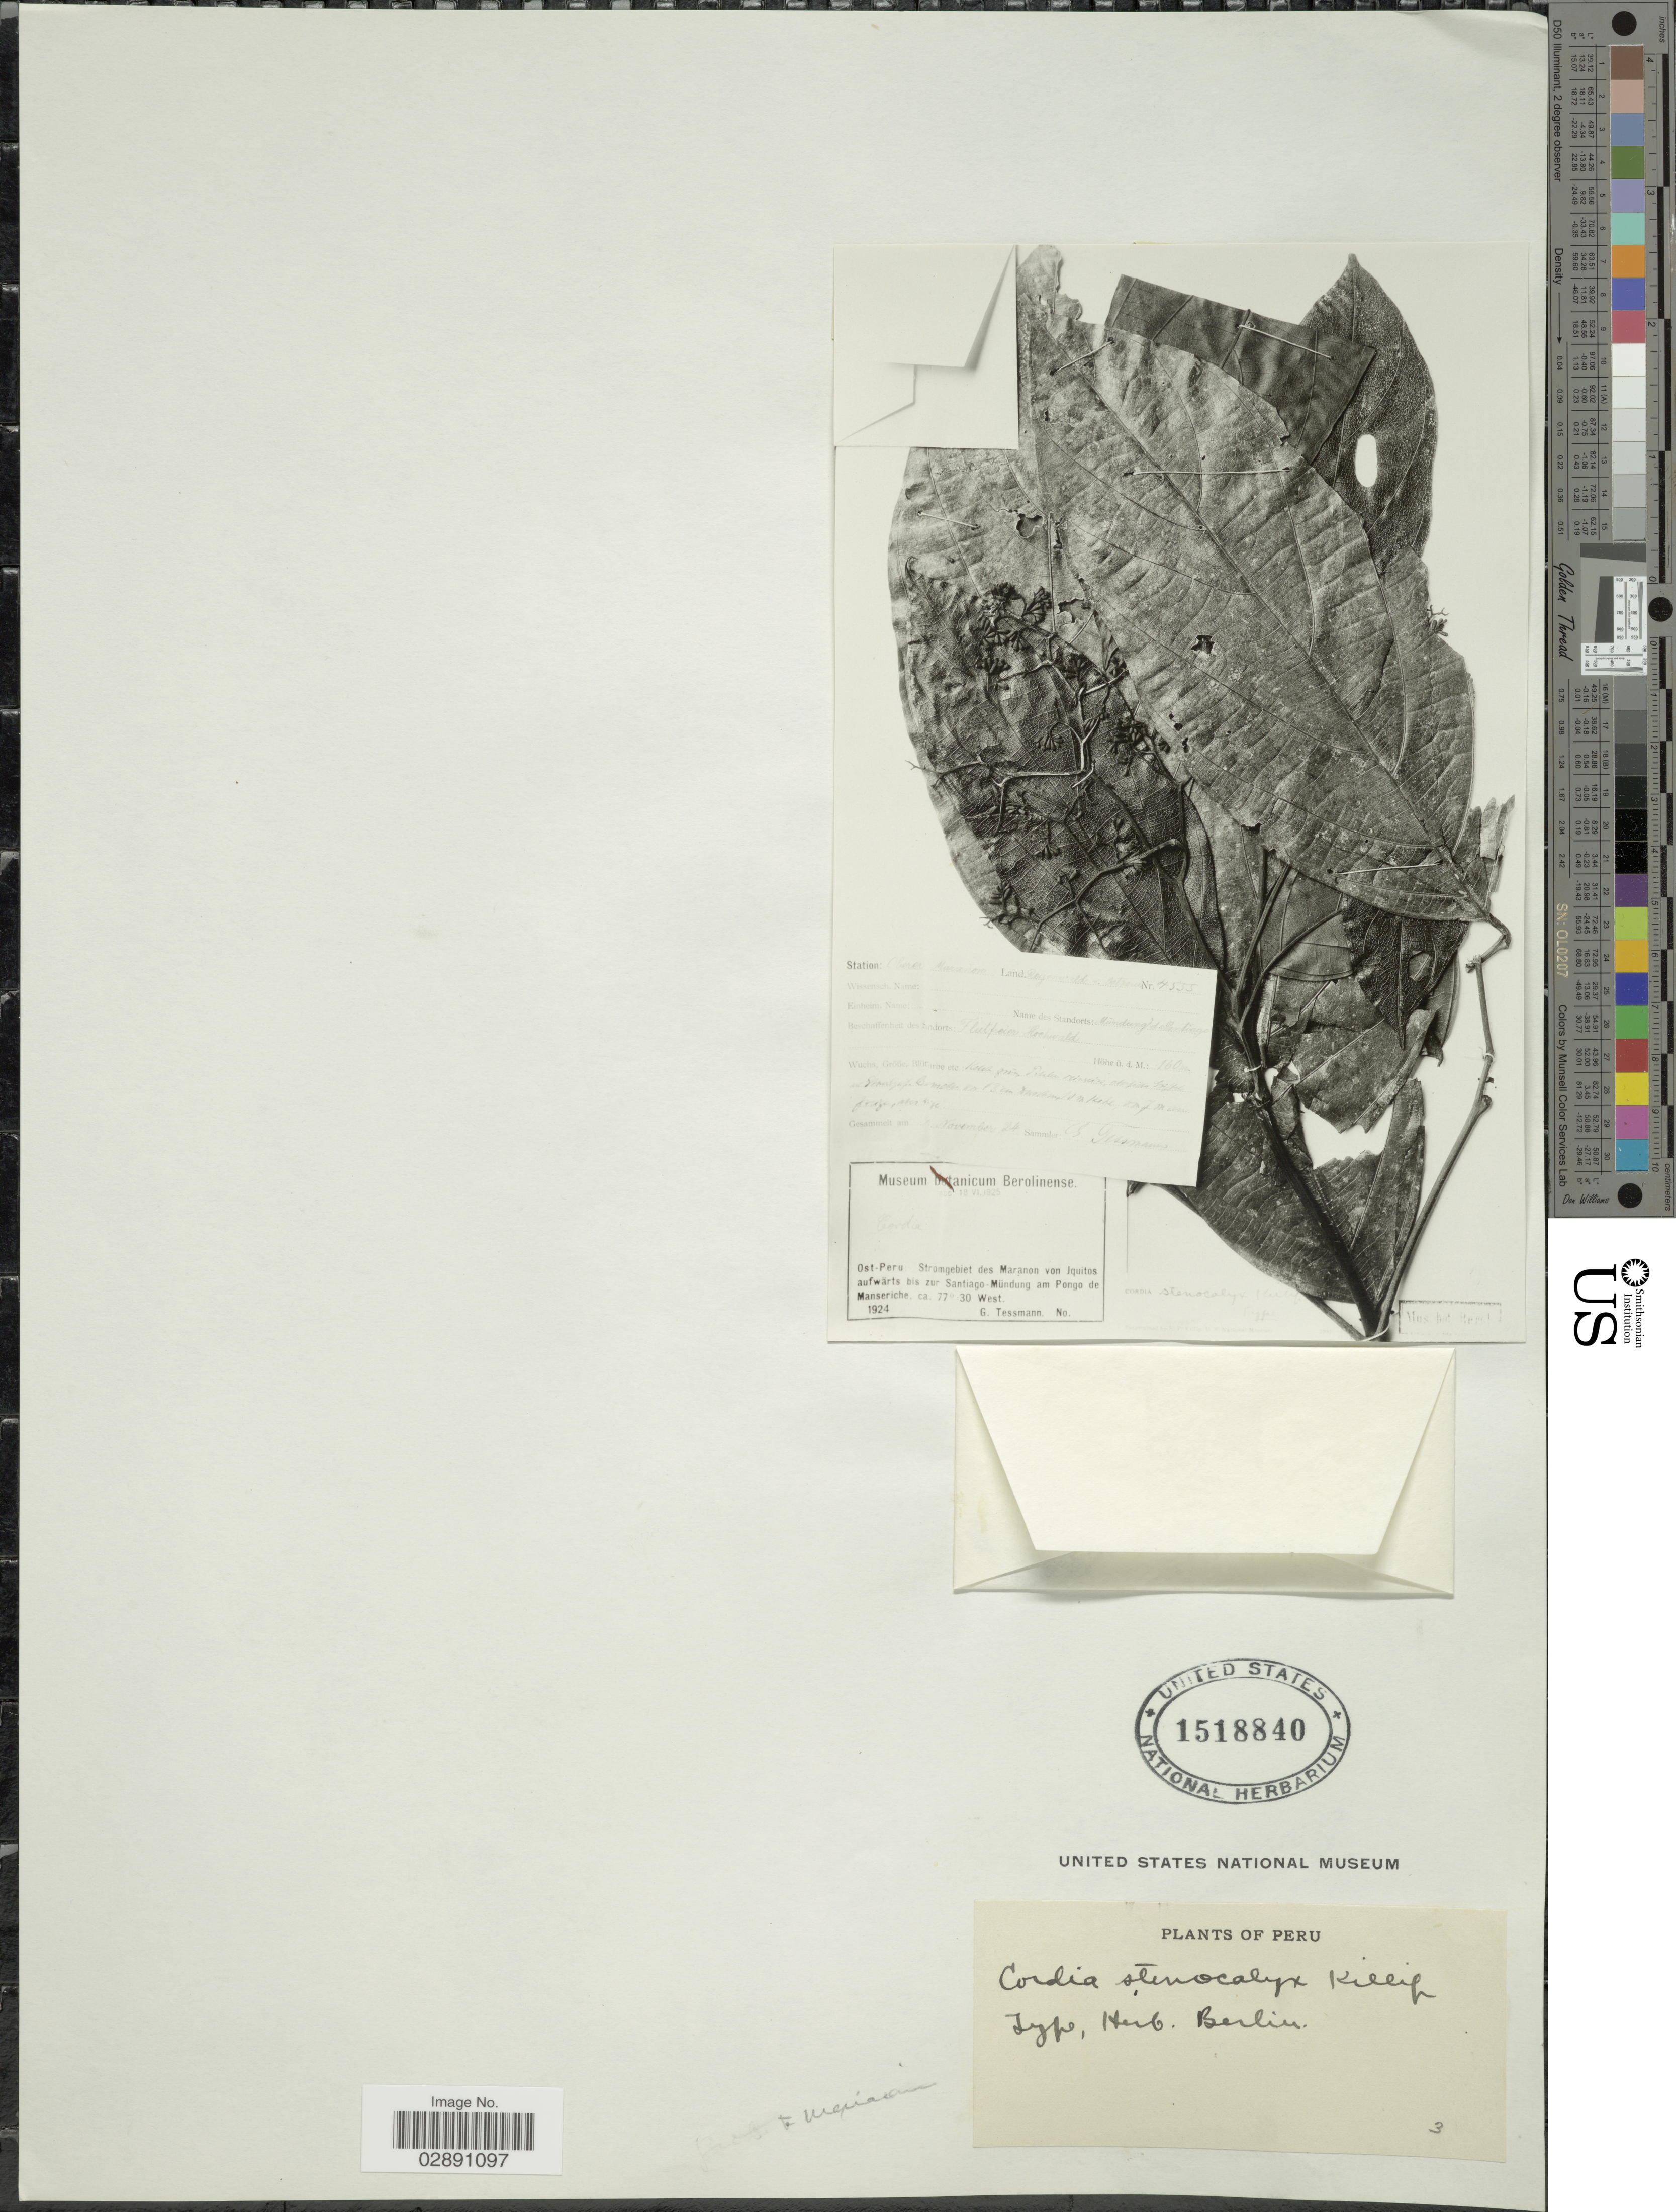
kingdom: Plantae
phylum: Tracheophyta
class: Magnoliopsida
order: Boraginales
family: Cordiaceae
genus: Cordia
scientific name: Cordia mexiana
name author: I.M. Johnst.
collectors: G. Tessmann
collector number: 4555*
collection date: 1924-11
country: Peru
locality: Station: Oberer Maranon. Flutfreier Hochwald. Ost-Peru. Stromgebiet des Maranon von Iquitos aufwärts bis zur Santiago-Mündung am Pongo de Manseriche.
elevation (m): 160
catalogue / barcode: US 1518840